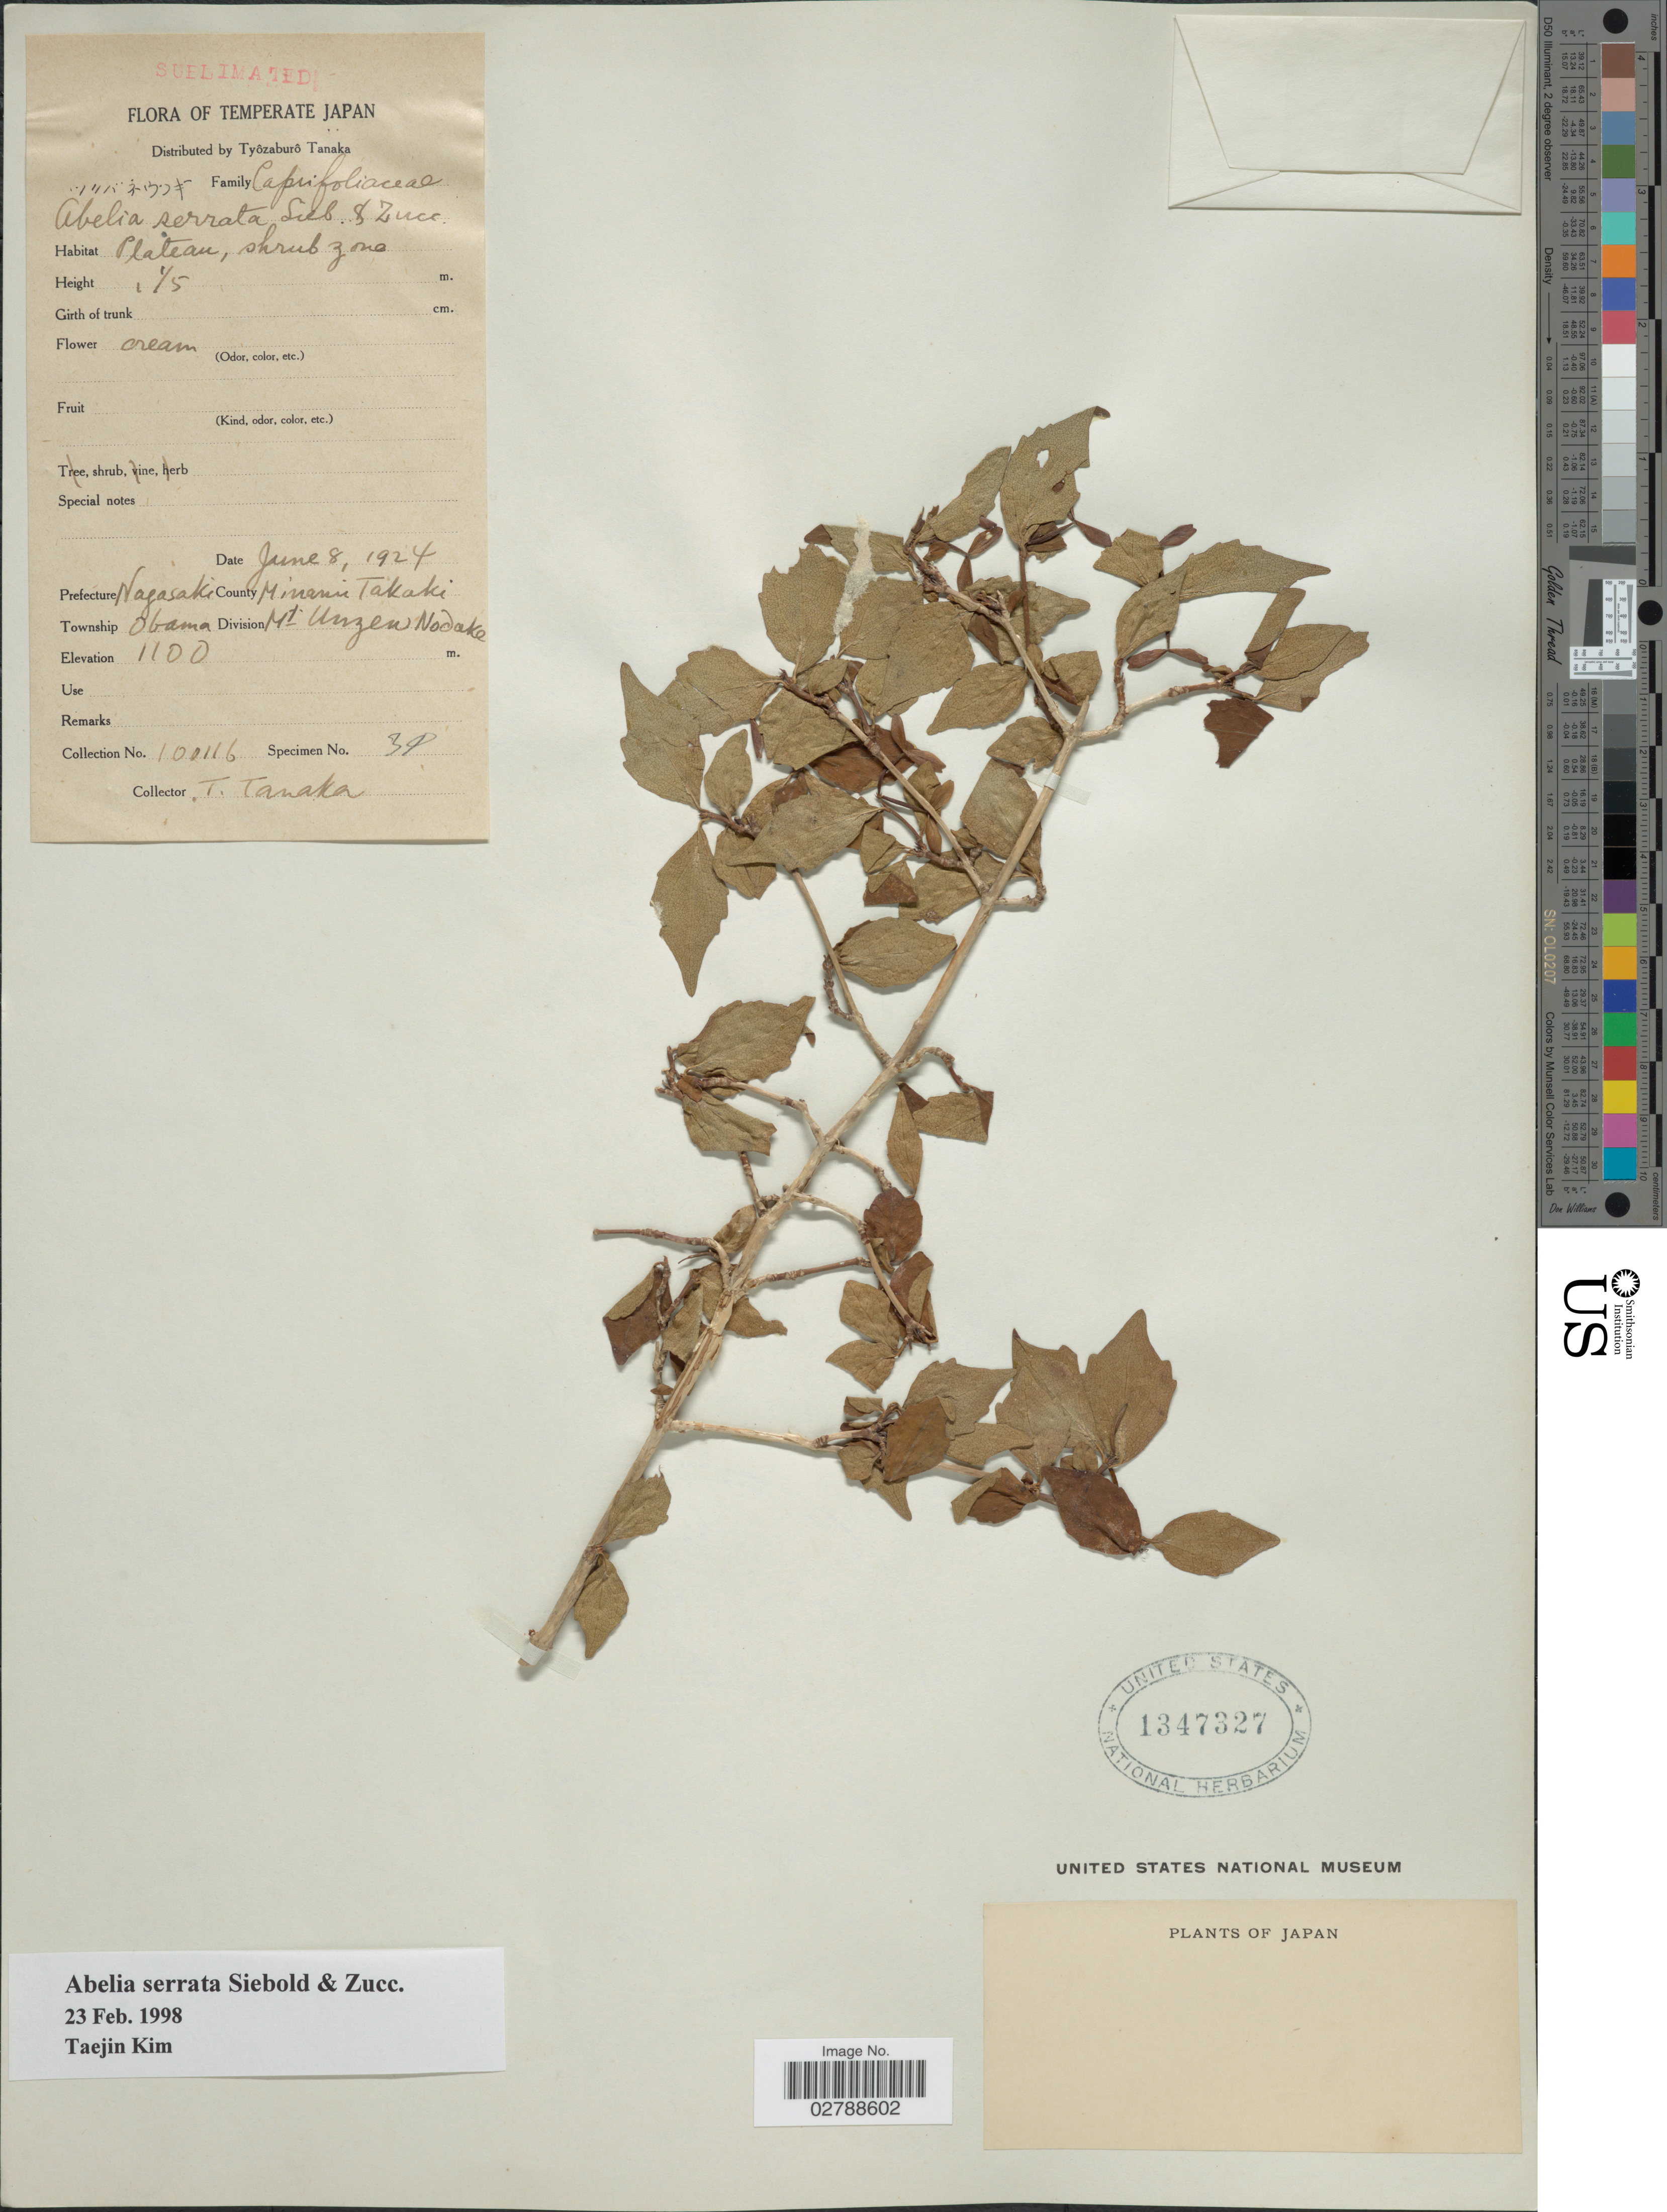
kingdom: Plantae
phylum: Tracheophyta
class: Magnoliopsida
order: Dipsacales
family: Caprifoliaceae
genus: Abelia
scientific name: Abelia serrata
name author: Siebold & Zucc.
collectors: T. Tanaka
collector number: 100116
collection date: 1924-06-08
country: Japan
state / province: Nagasaki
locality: Temperate Japan. Prefecture Nagasaki, County Minami Takaki, Township Obama, Division Mt. Unzen Nodake.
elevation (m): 1100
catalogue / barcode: US 1347327